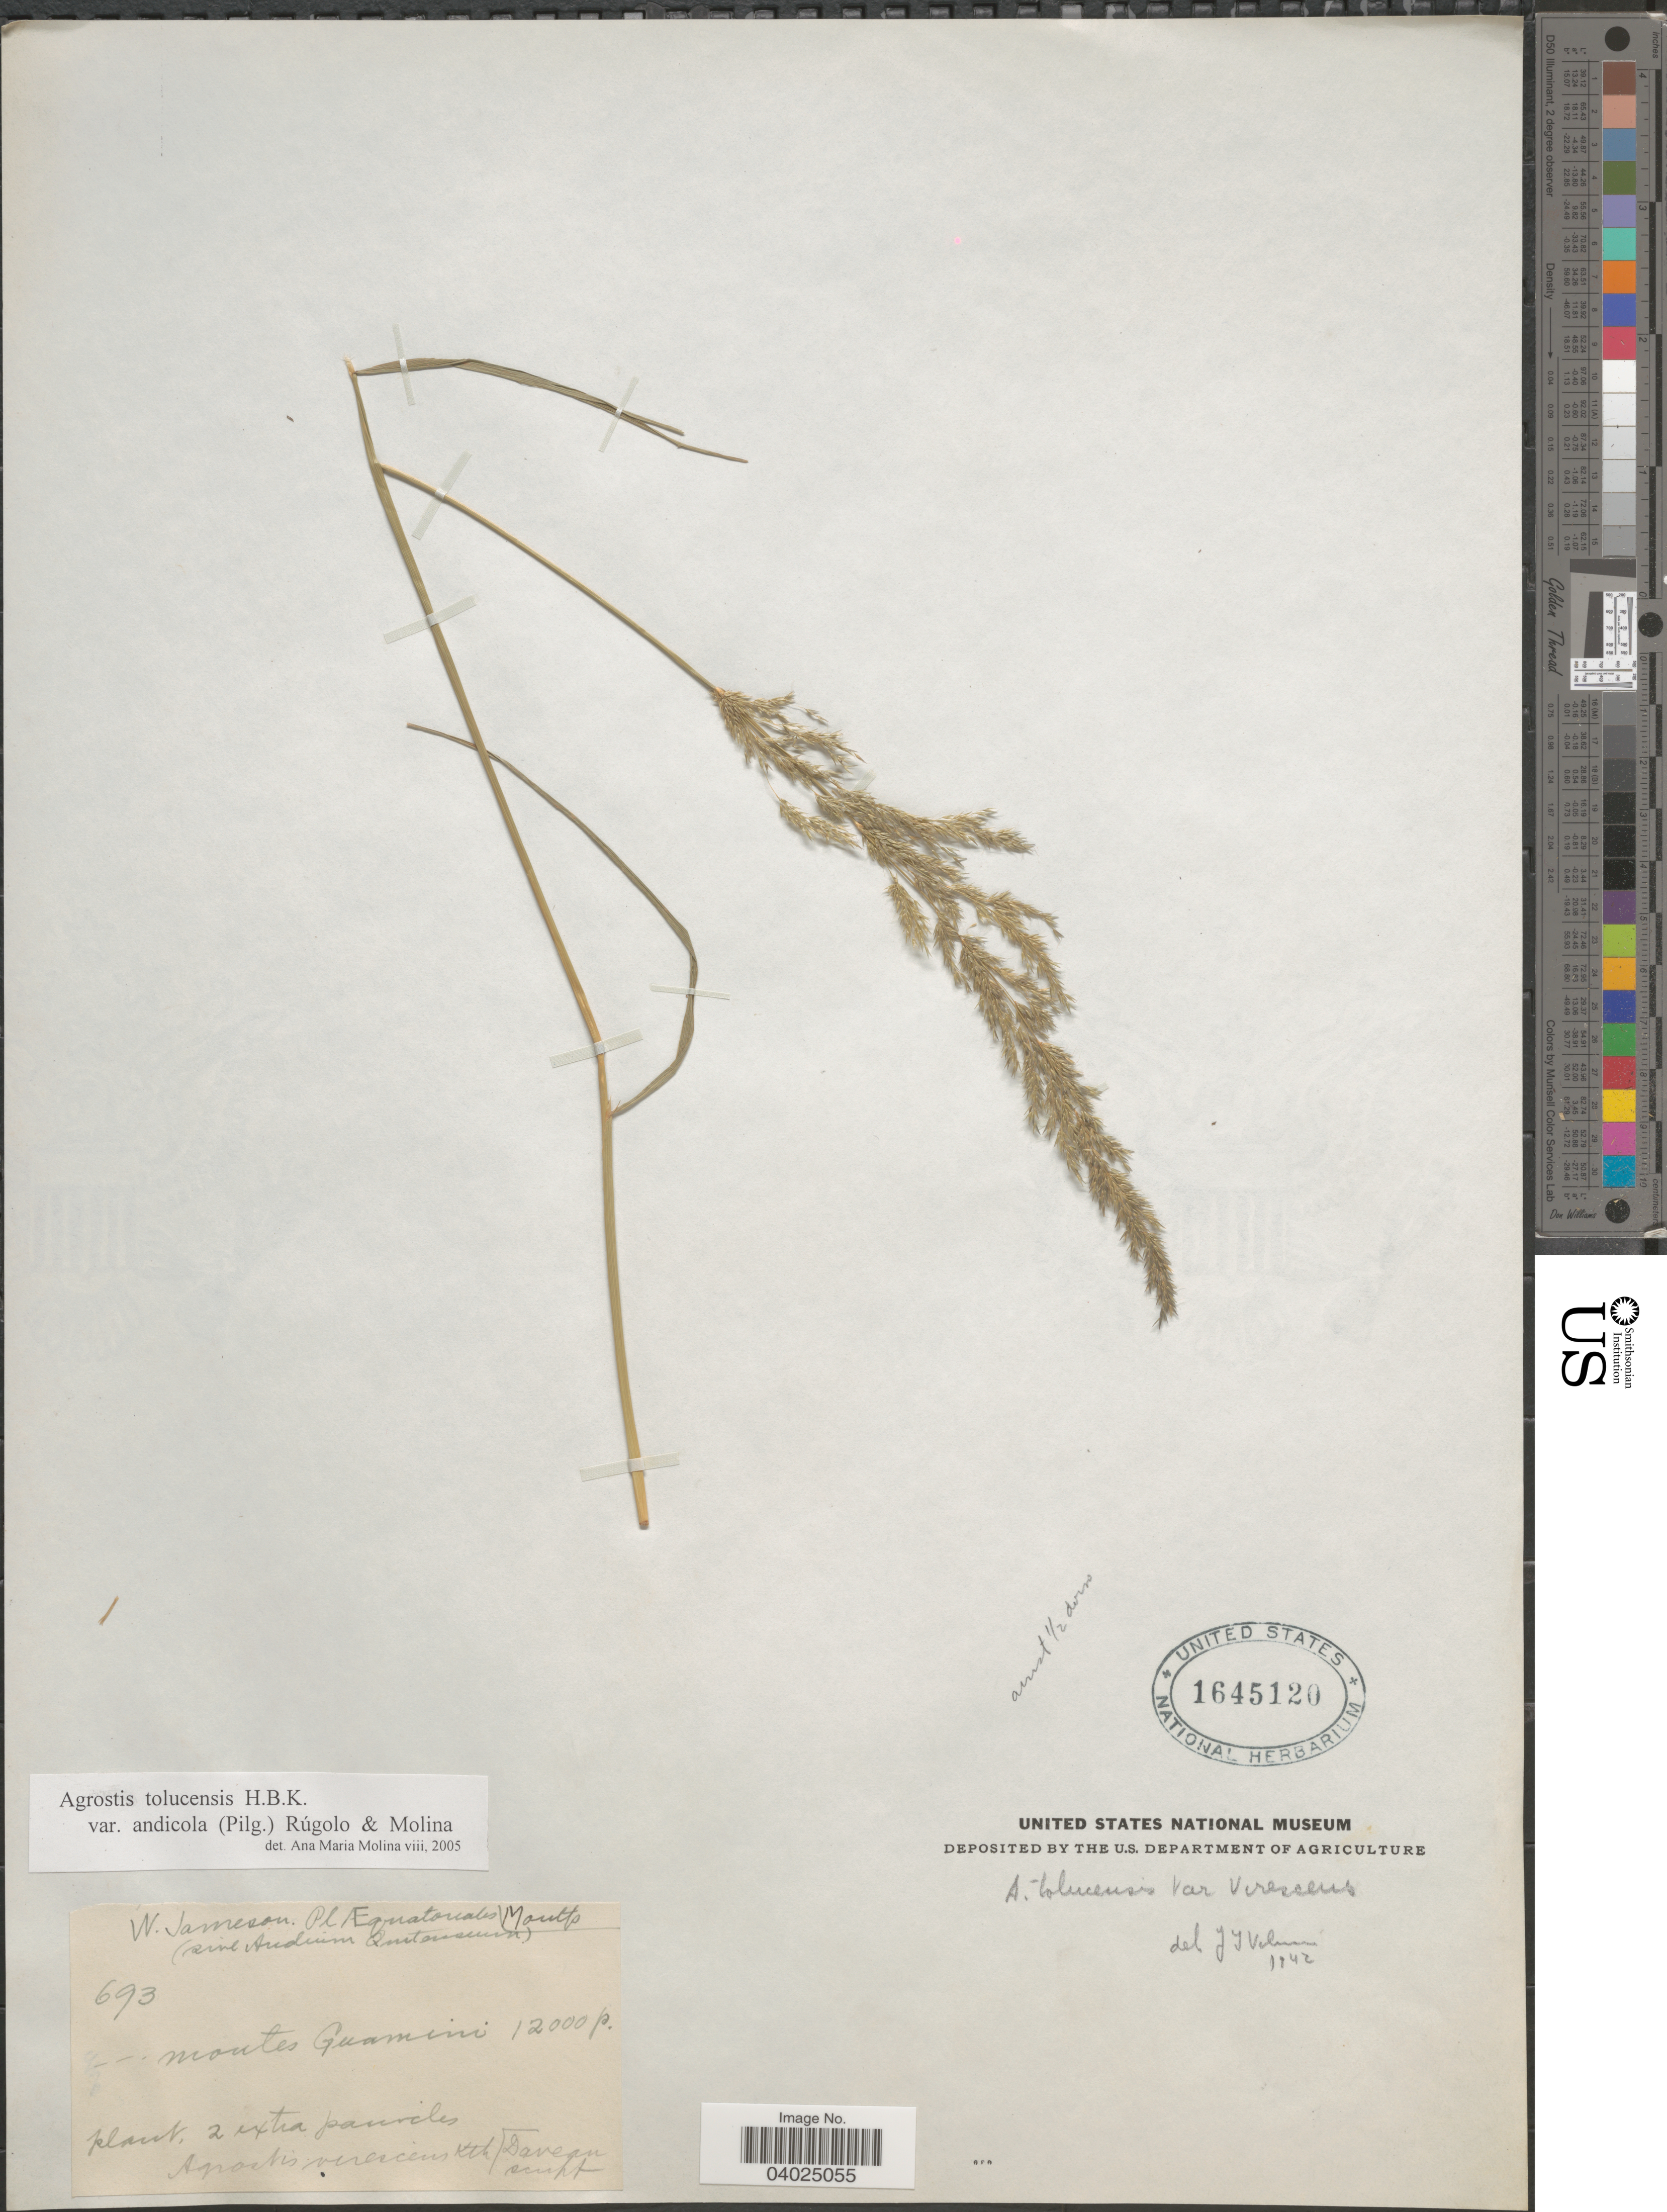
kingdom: Plantae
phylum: Tracheophyta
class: Liliopsida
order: Poales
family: Poaceae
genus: Agrostis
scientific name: Agrostis tolucensis var. andicola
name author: (Pilg.) Rúgolo & A.M. Molina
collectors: W. Jameson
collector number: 693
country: Ecuador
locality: Æquatoriales (sine Andium Quitensium). Montes Guamini.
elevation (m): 3658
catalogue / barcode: US 1645120